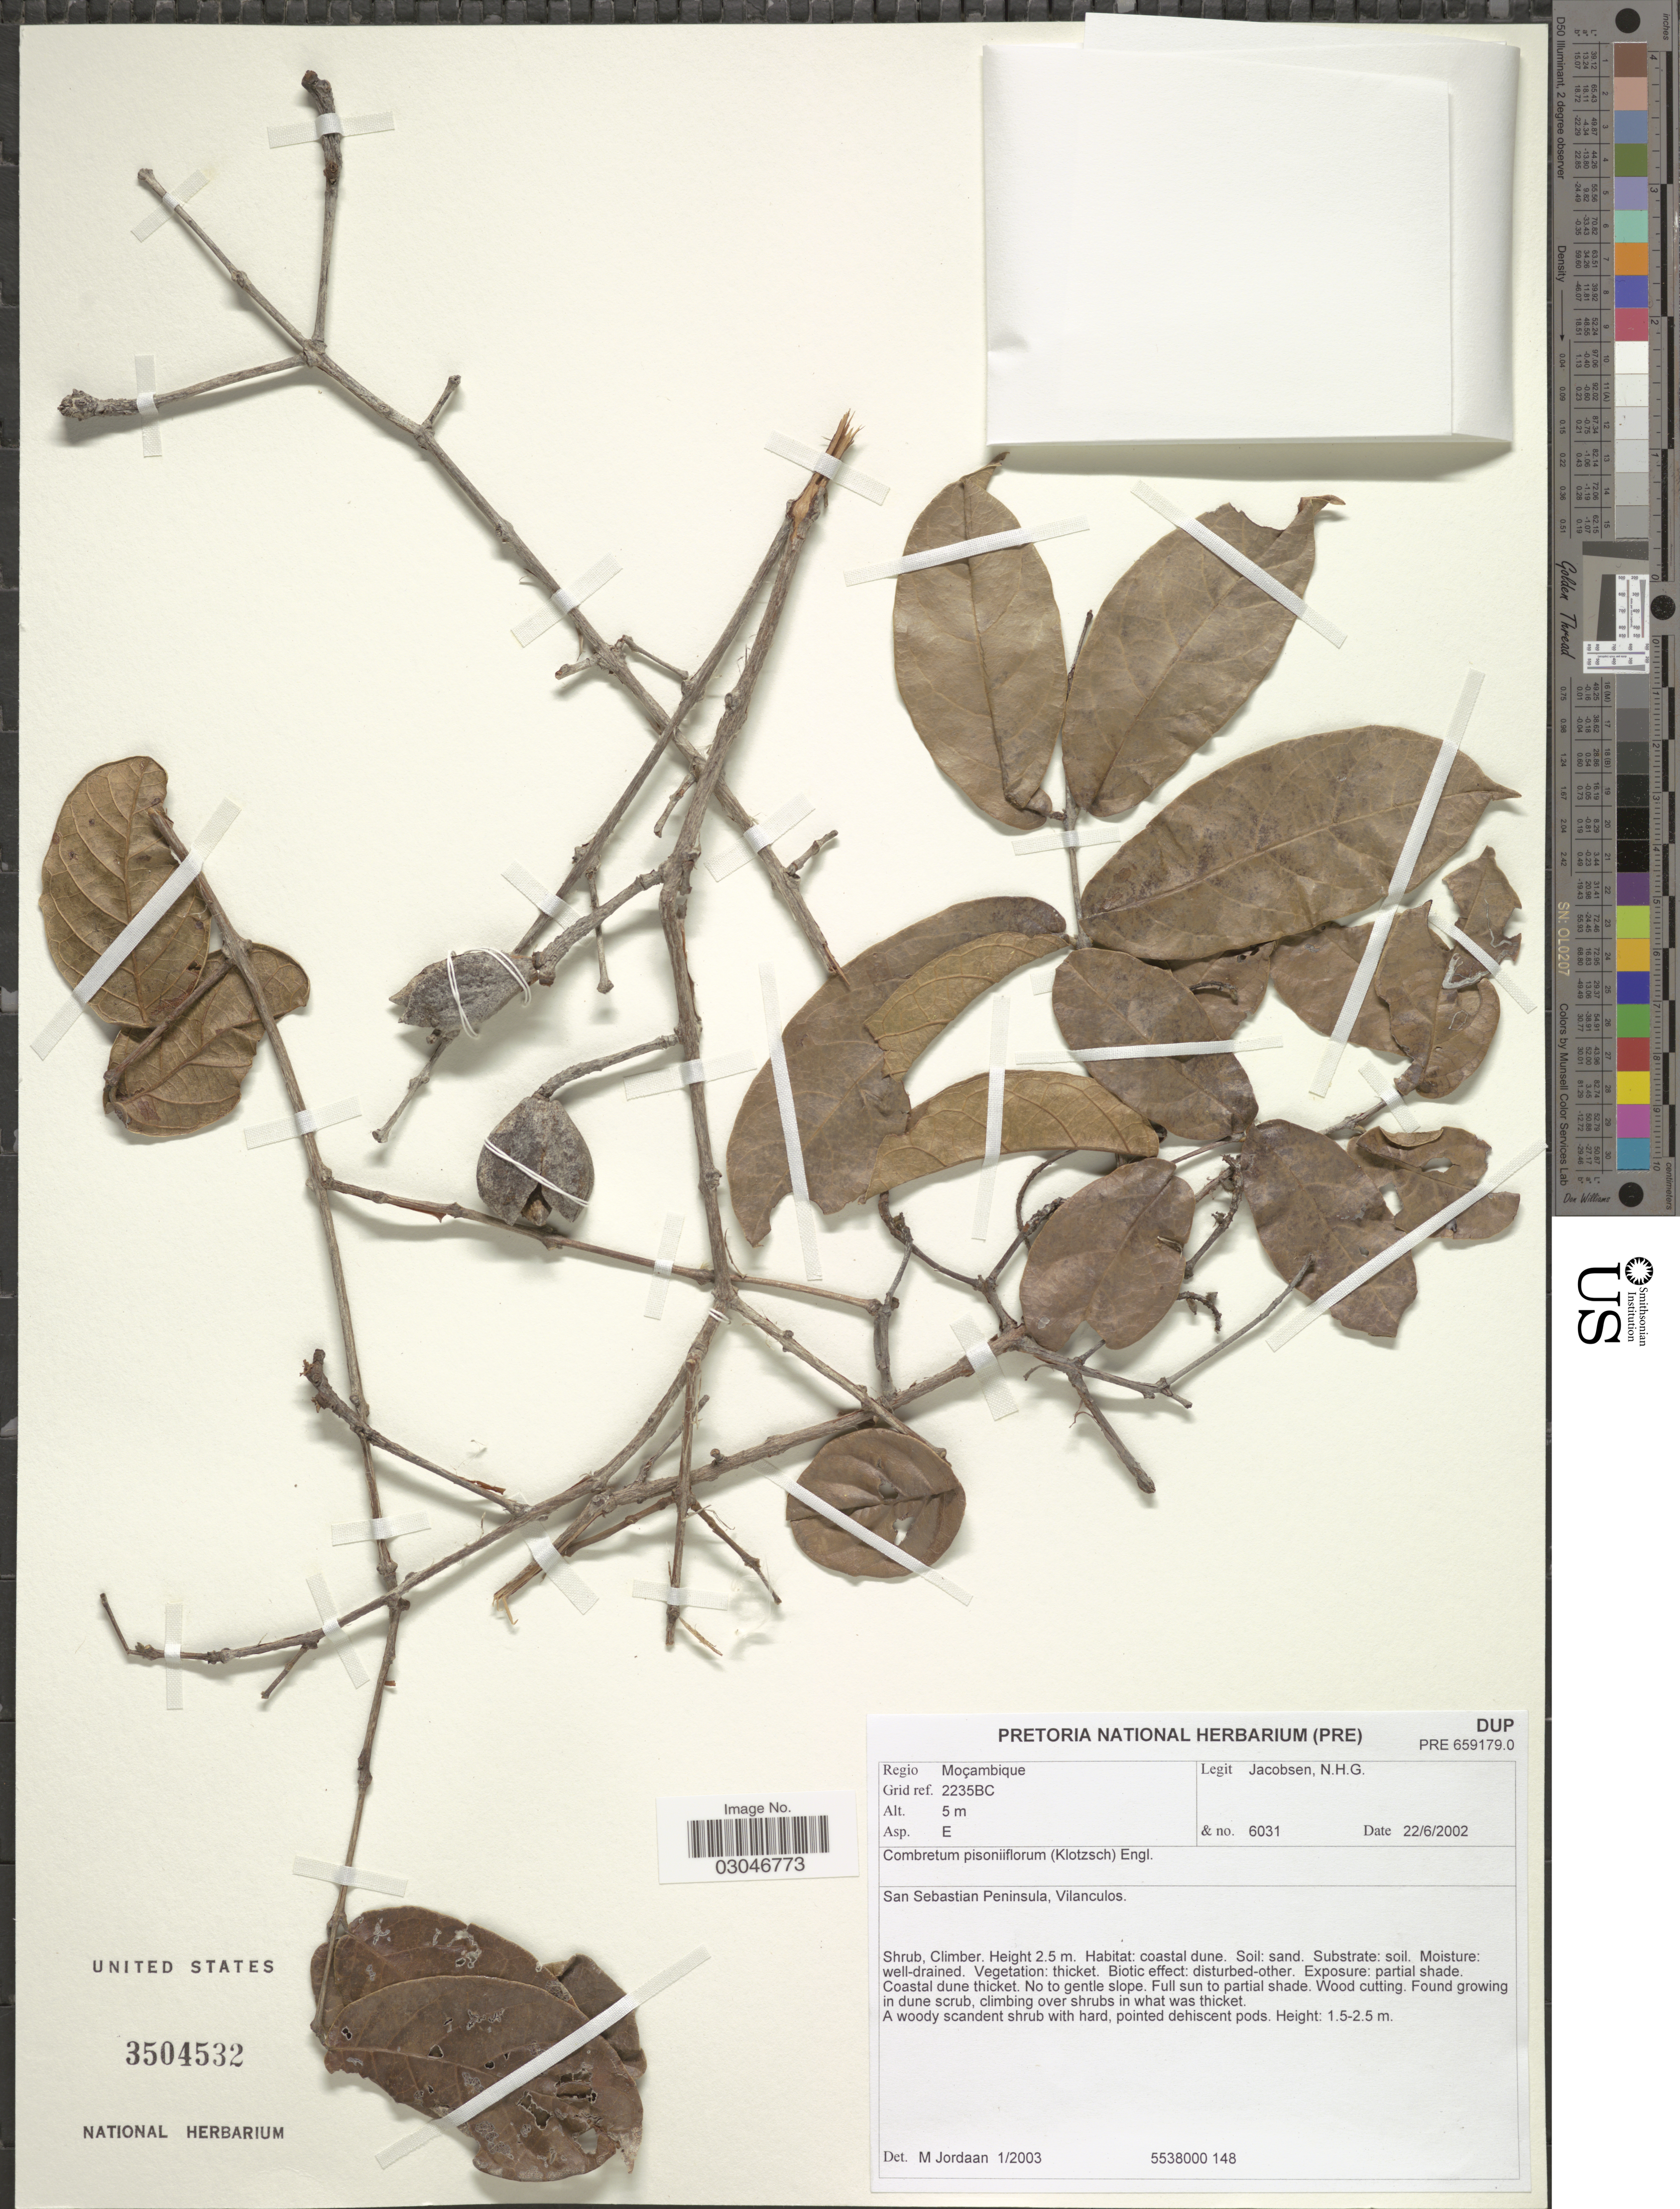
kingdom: Plantae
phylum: Tracheophyta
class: Magnoliopsida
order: Myrtales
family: Combretaceae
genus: Combretum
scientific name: Combretum pisoniiflorum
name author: (Klotzsch) Engl.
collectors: N. Jacobsen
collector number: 6031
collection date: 2002-06-22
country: Mozambique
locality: Regio Moçambique. Grid ref. 2235BC. San Sebastian Peninsula, Vilanculos.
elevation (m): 5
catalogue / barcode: US 3504532